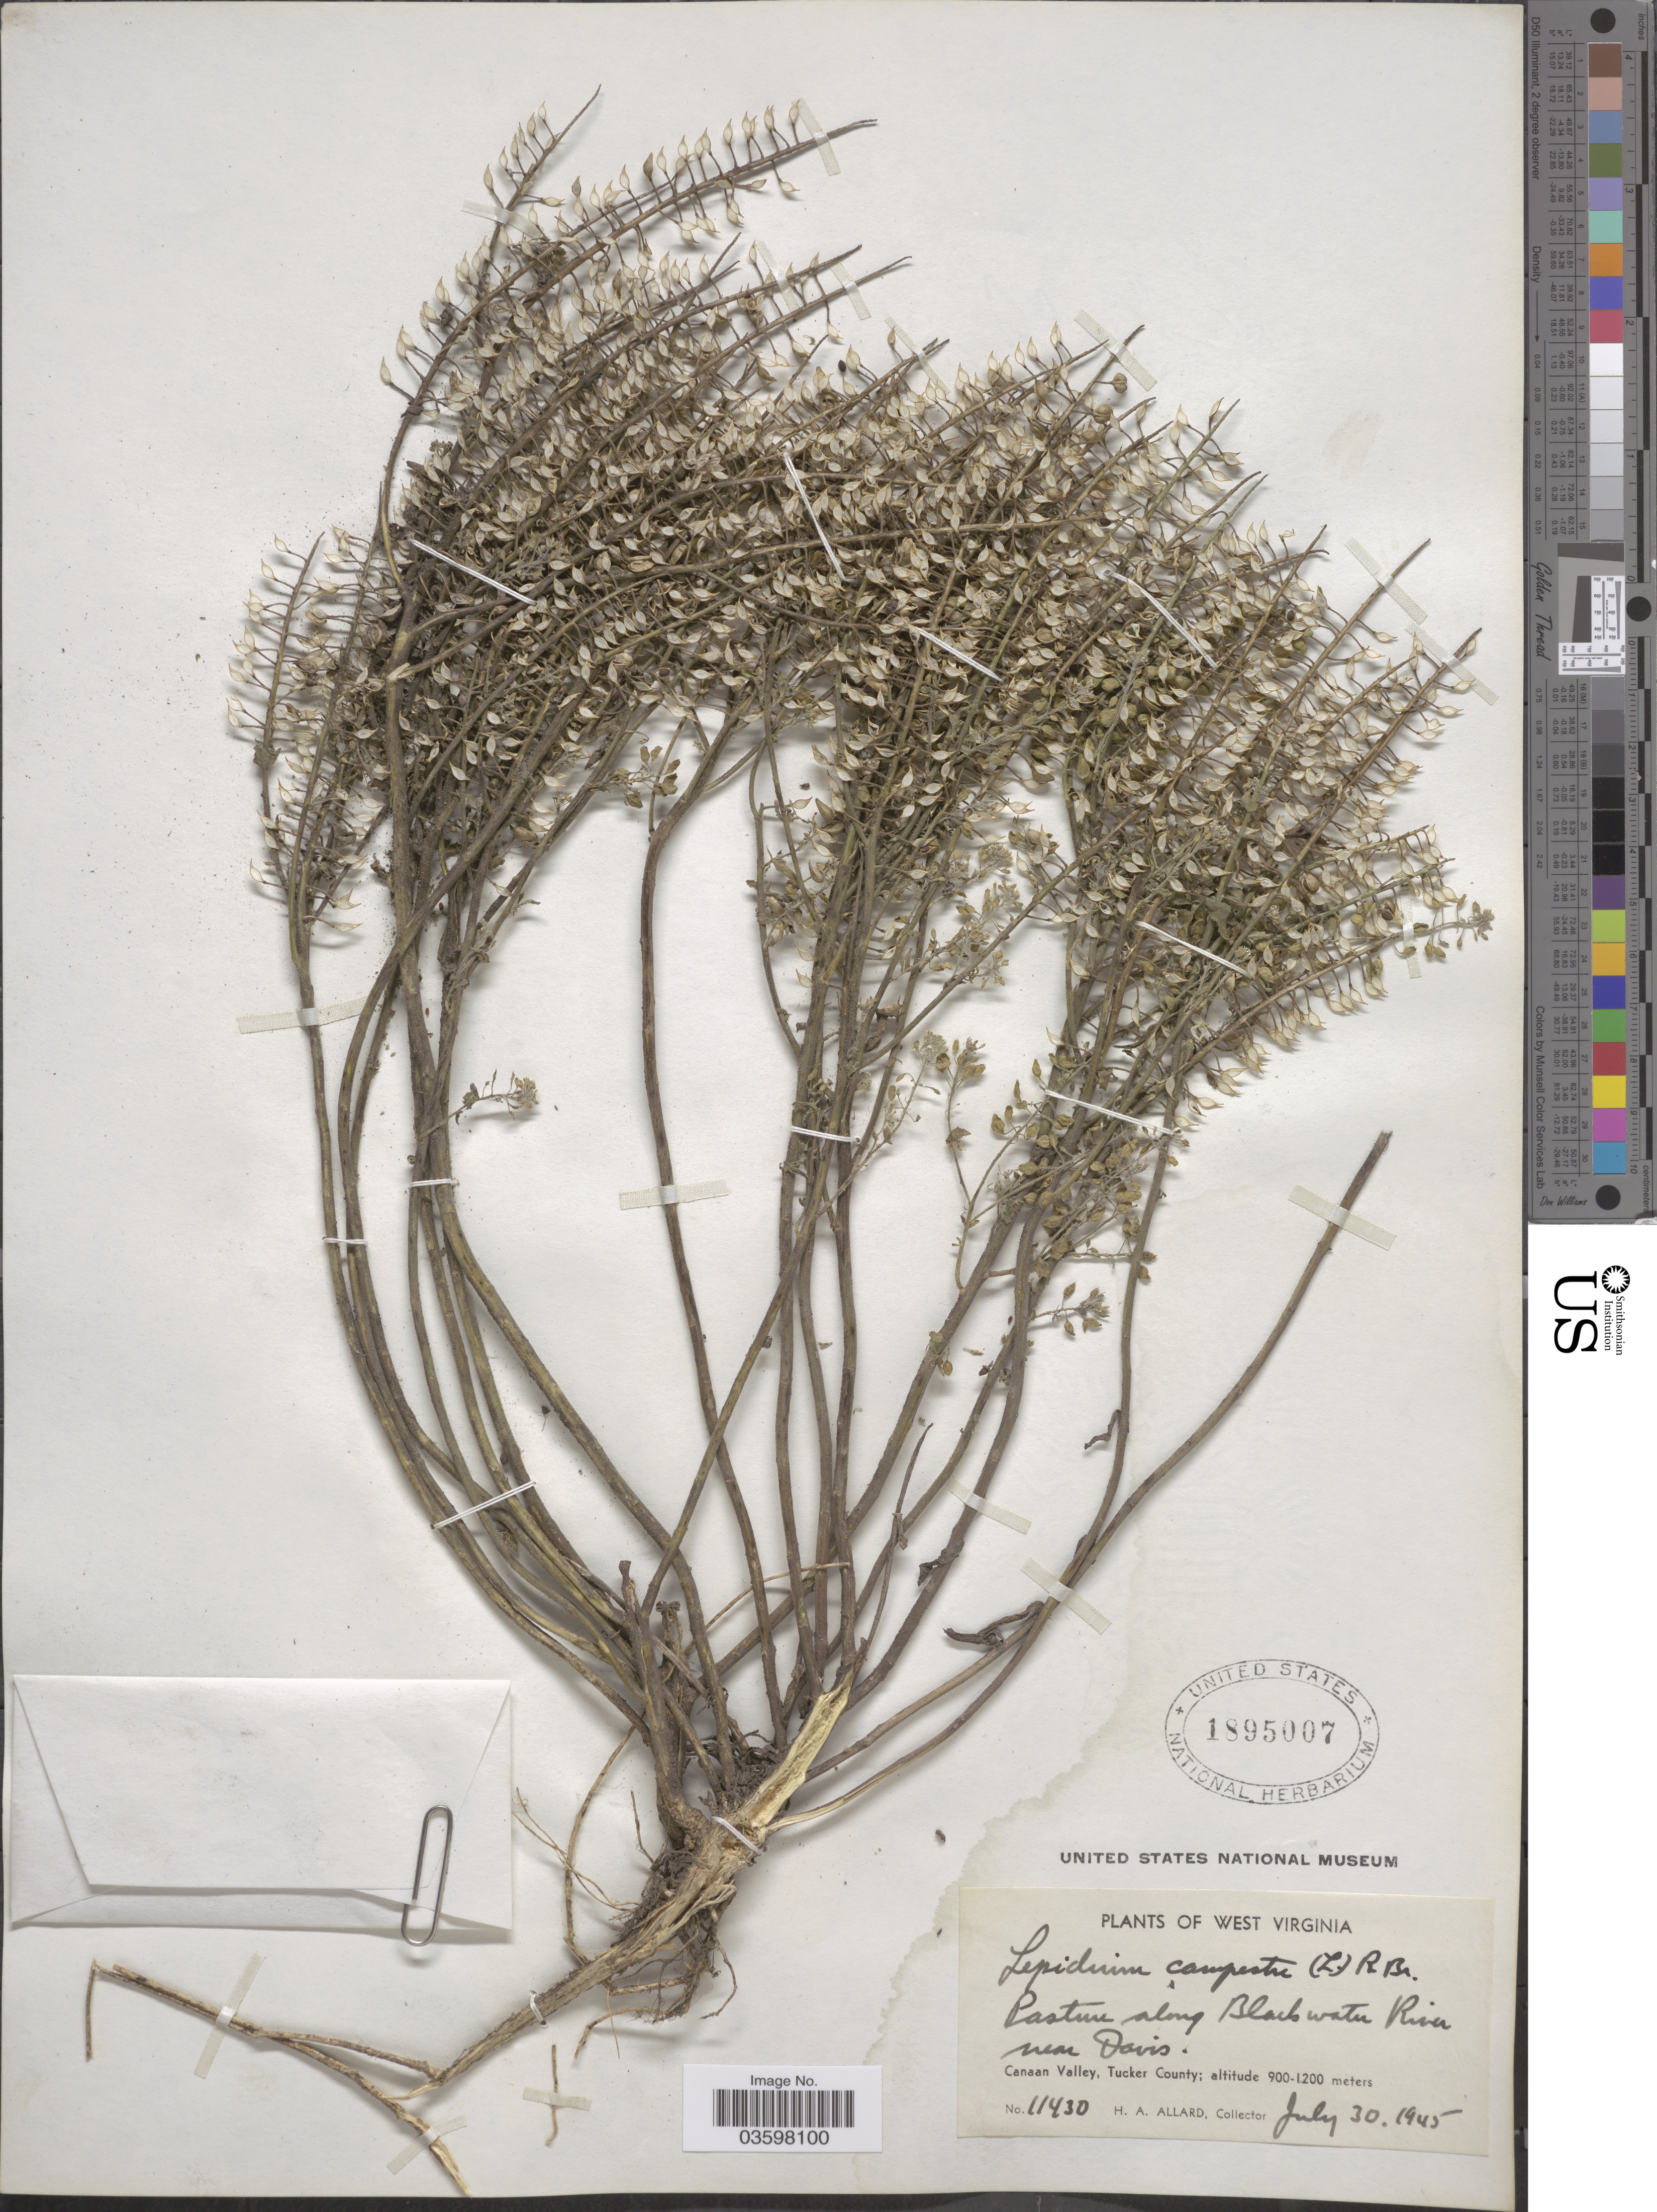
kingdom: Plantae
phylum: Tracheophyta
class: Magnoliopsida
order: Brassicales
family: Brassicaceae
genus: Lepidium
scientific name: Lepidium campestre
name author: (L.) W.T. Aiton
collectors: H. A. Allard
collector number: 11430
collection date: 1945-07-30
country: United States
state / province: West Virginia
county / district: Tucker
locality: Pasture along Blackwater River near Davis. Canaan Valley, Tucker County.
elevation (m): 900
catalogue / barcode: US 1895007